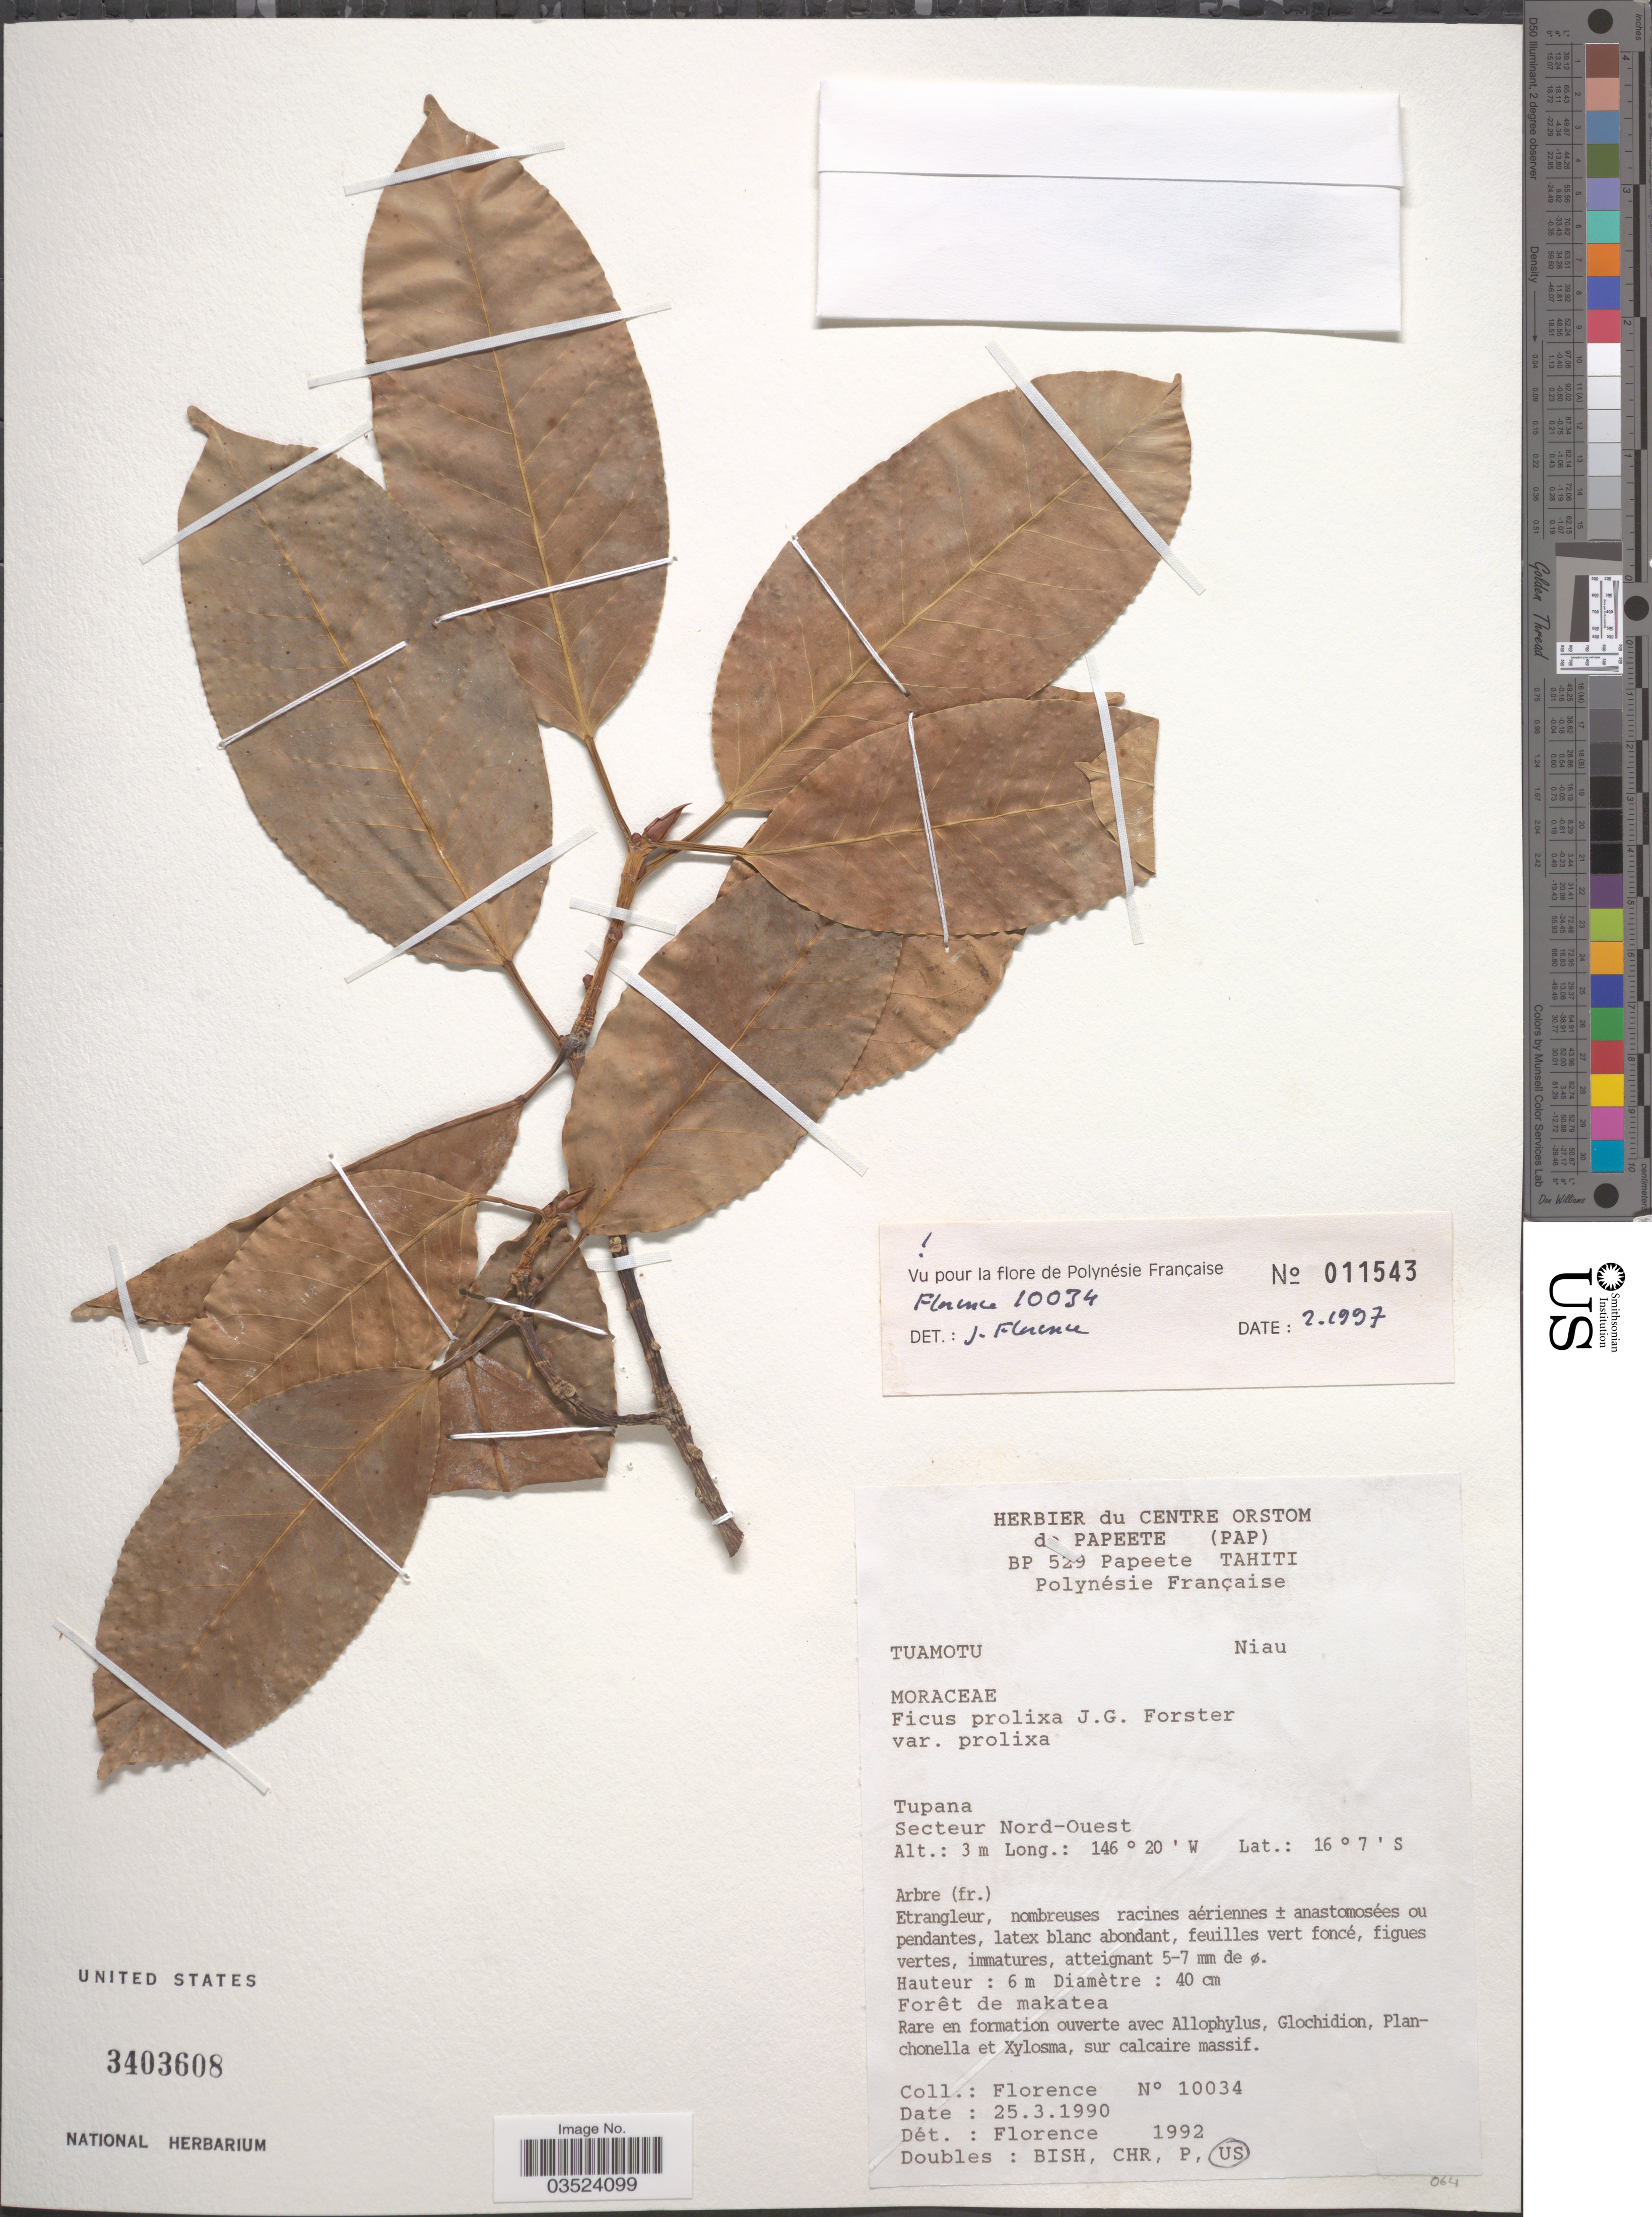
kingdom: Plantae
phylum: Tracheophyta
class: Magnoliopsida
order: Rosales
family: Moraceae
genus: Ficus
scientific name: Ficus prolixa var. prolixa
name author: G. Forst.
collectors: -. Florence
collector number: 10034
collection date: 1990-03-25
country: French Polynesia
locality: Tuamotu. Tupana. Secteur Nord-Ouest. Niau. Tahiti.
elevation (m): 3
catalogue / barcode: US 3403608